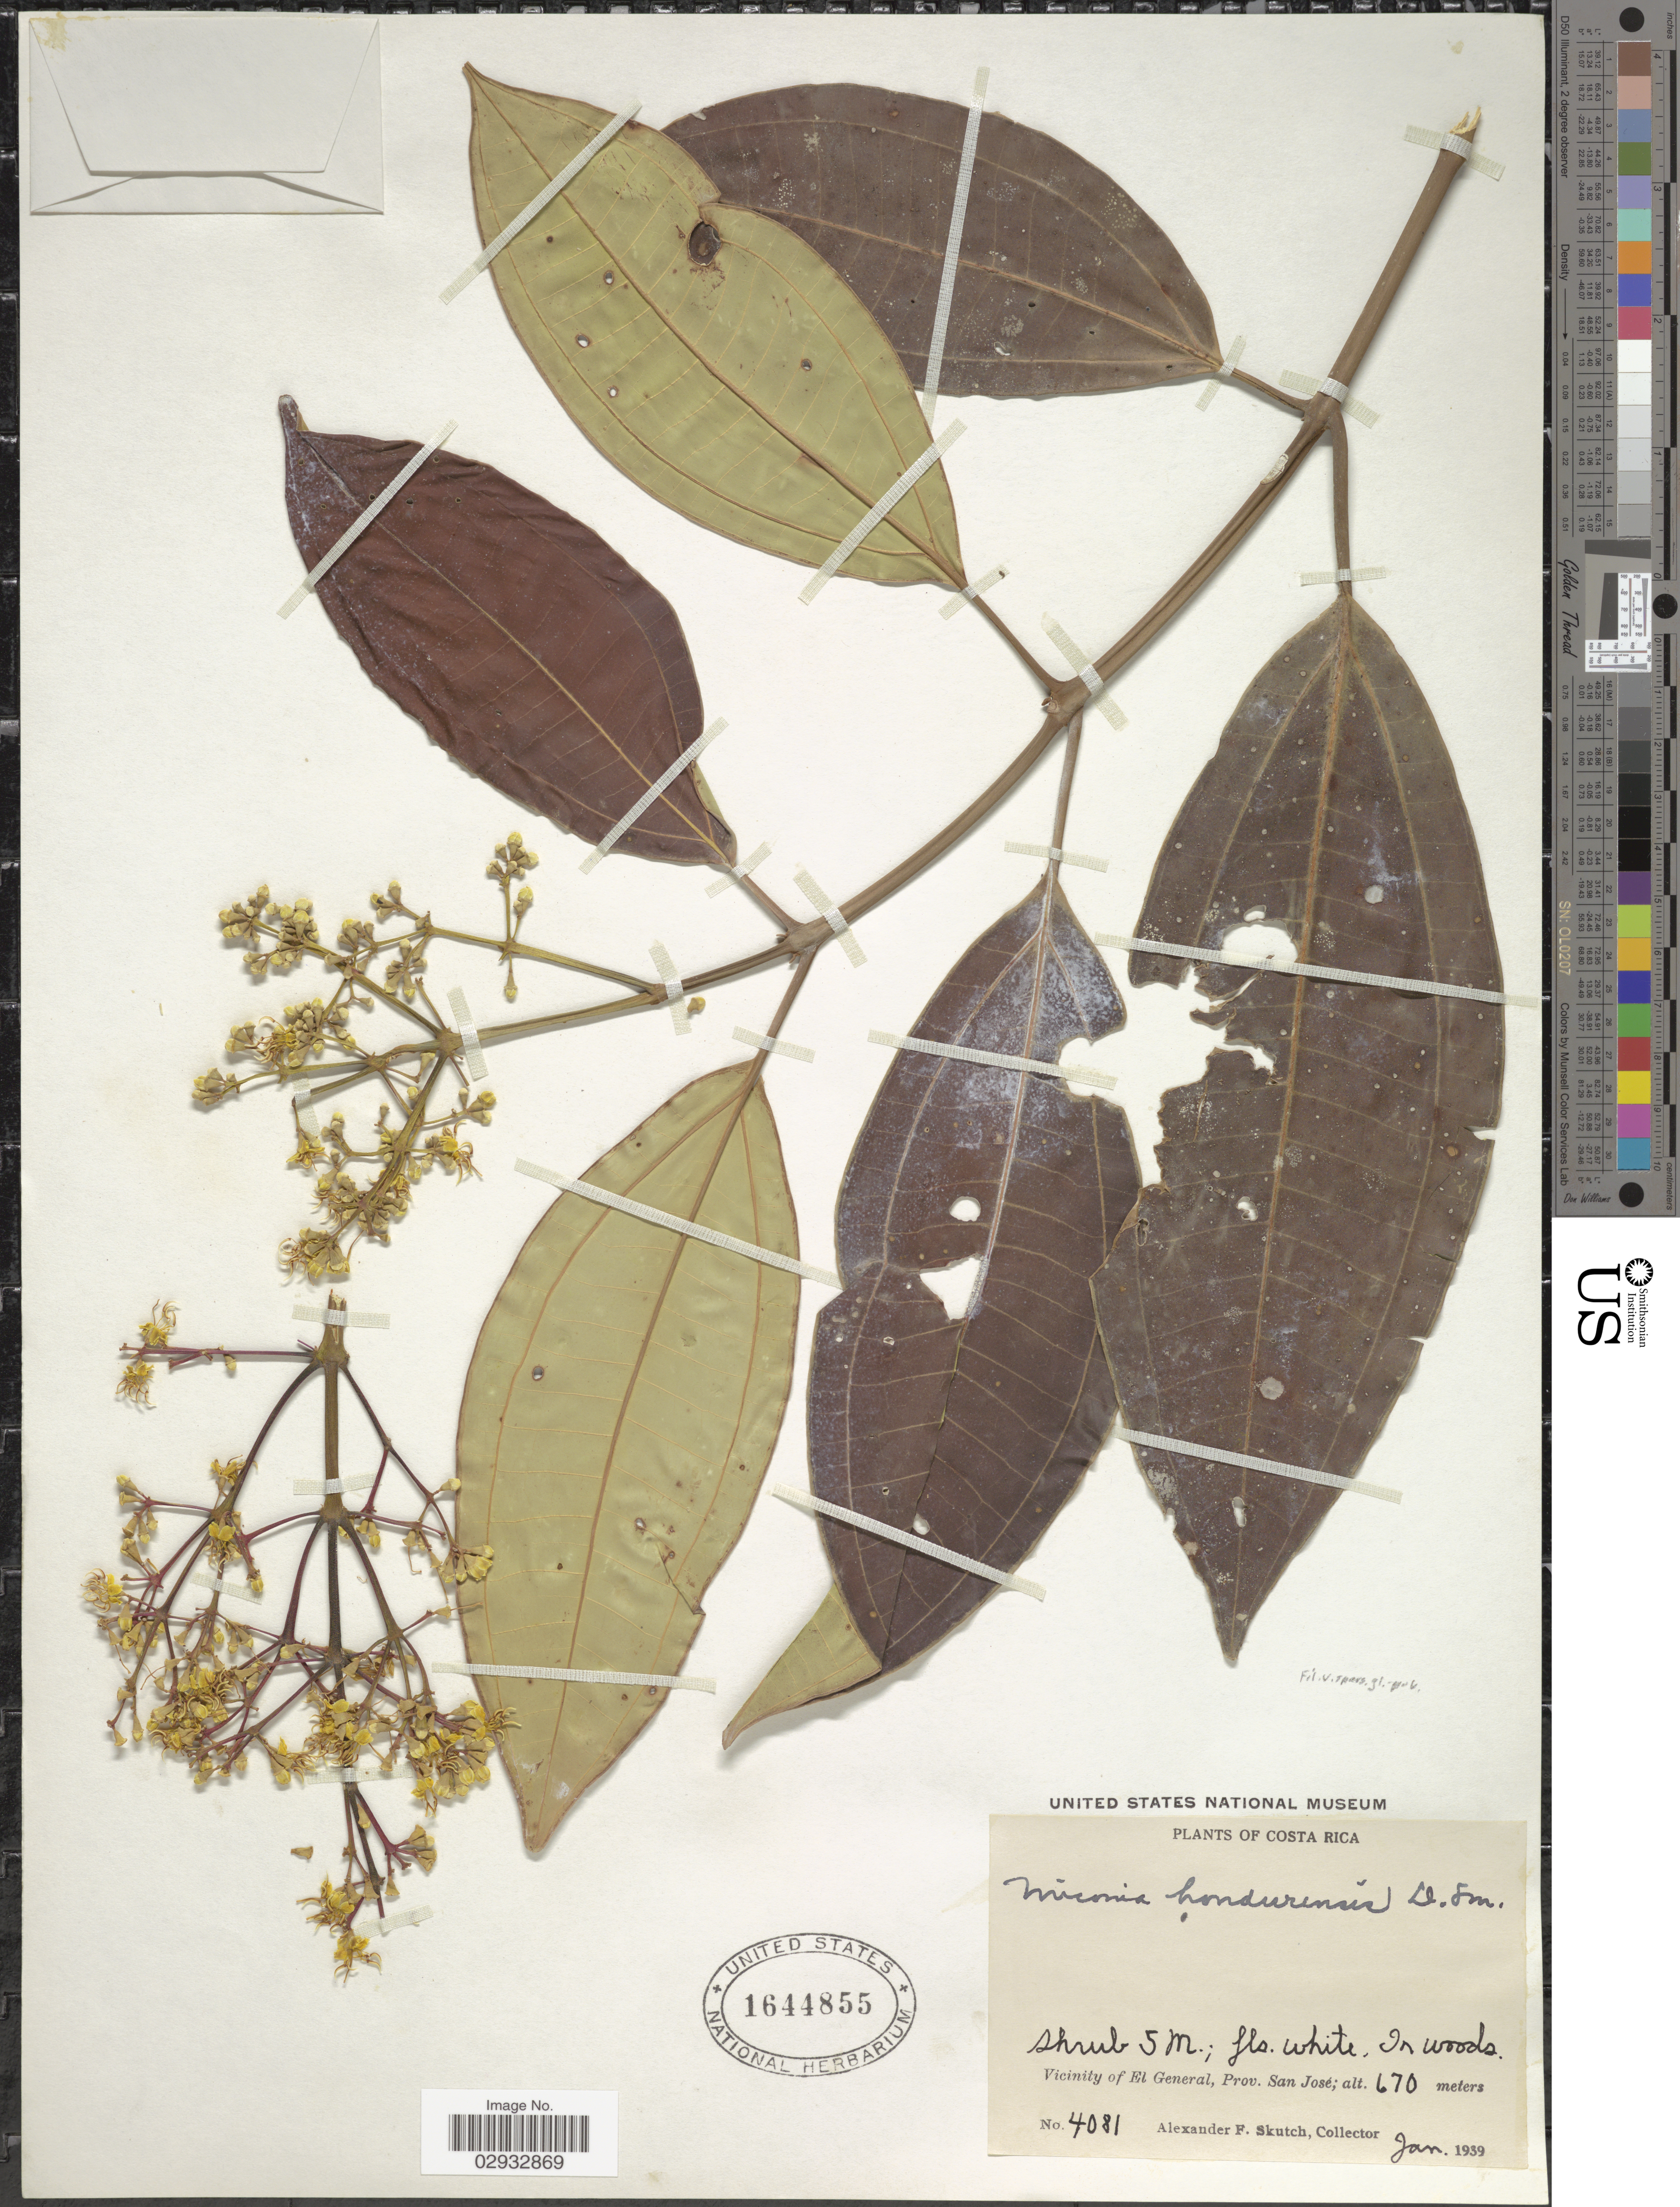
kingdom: Plantae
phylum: Tracheophyta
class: Magnoliopsida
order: Myrtales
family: Melastomataceae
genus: Miconia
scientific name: Miconia hondurensis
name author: Donn. Sm.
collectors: A. F. Skutch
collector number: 4081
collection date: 1939-01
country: Costa Rica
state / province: San José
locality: Vicinity of El General, Prov. San José.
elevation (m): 670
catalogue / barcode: US 1644855